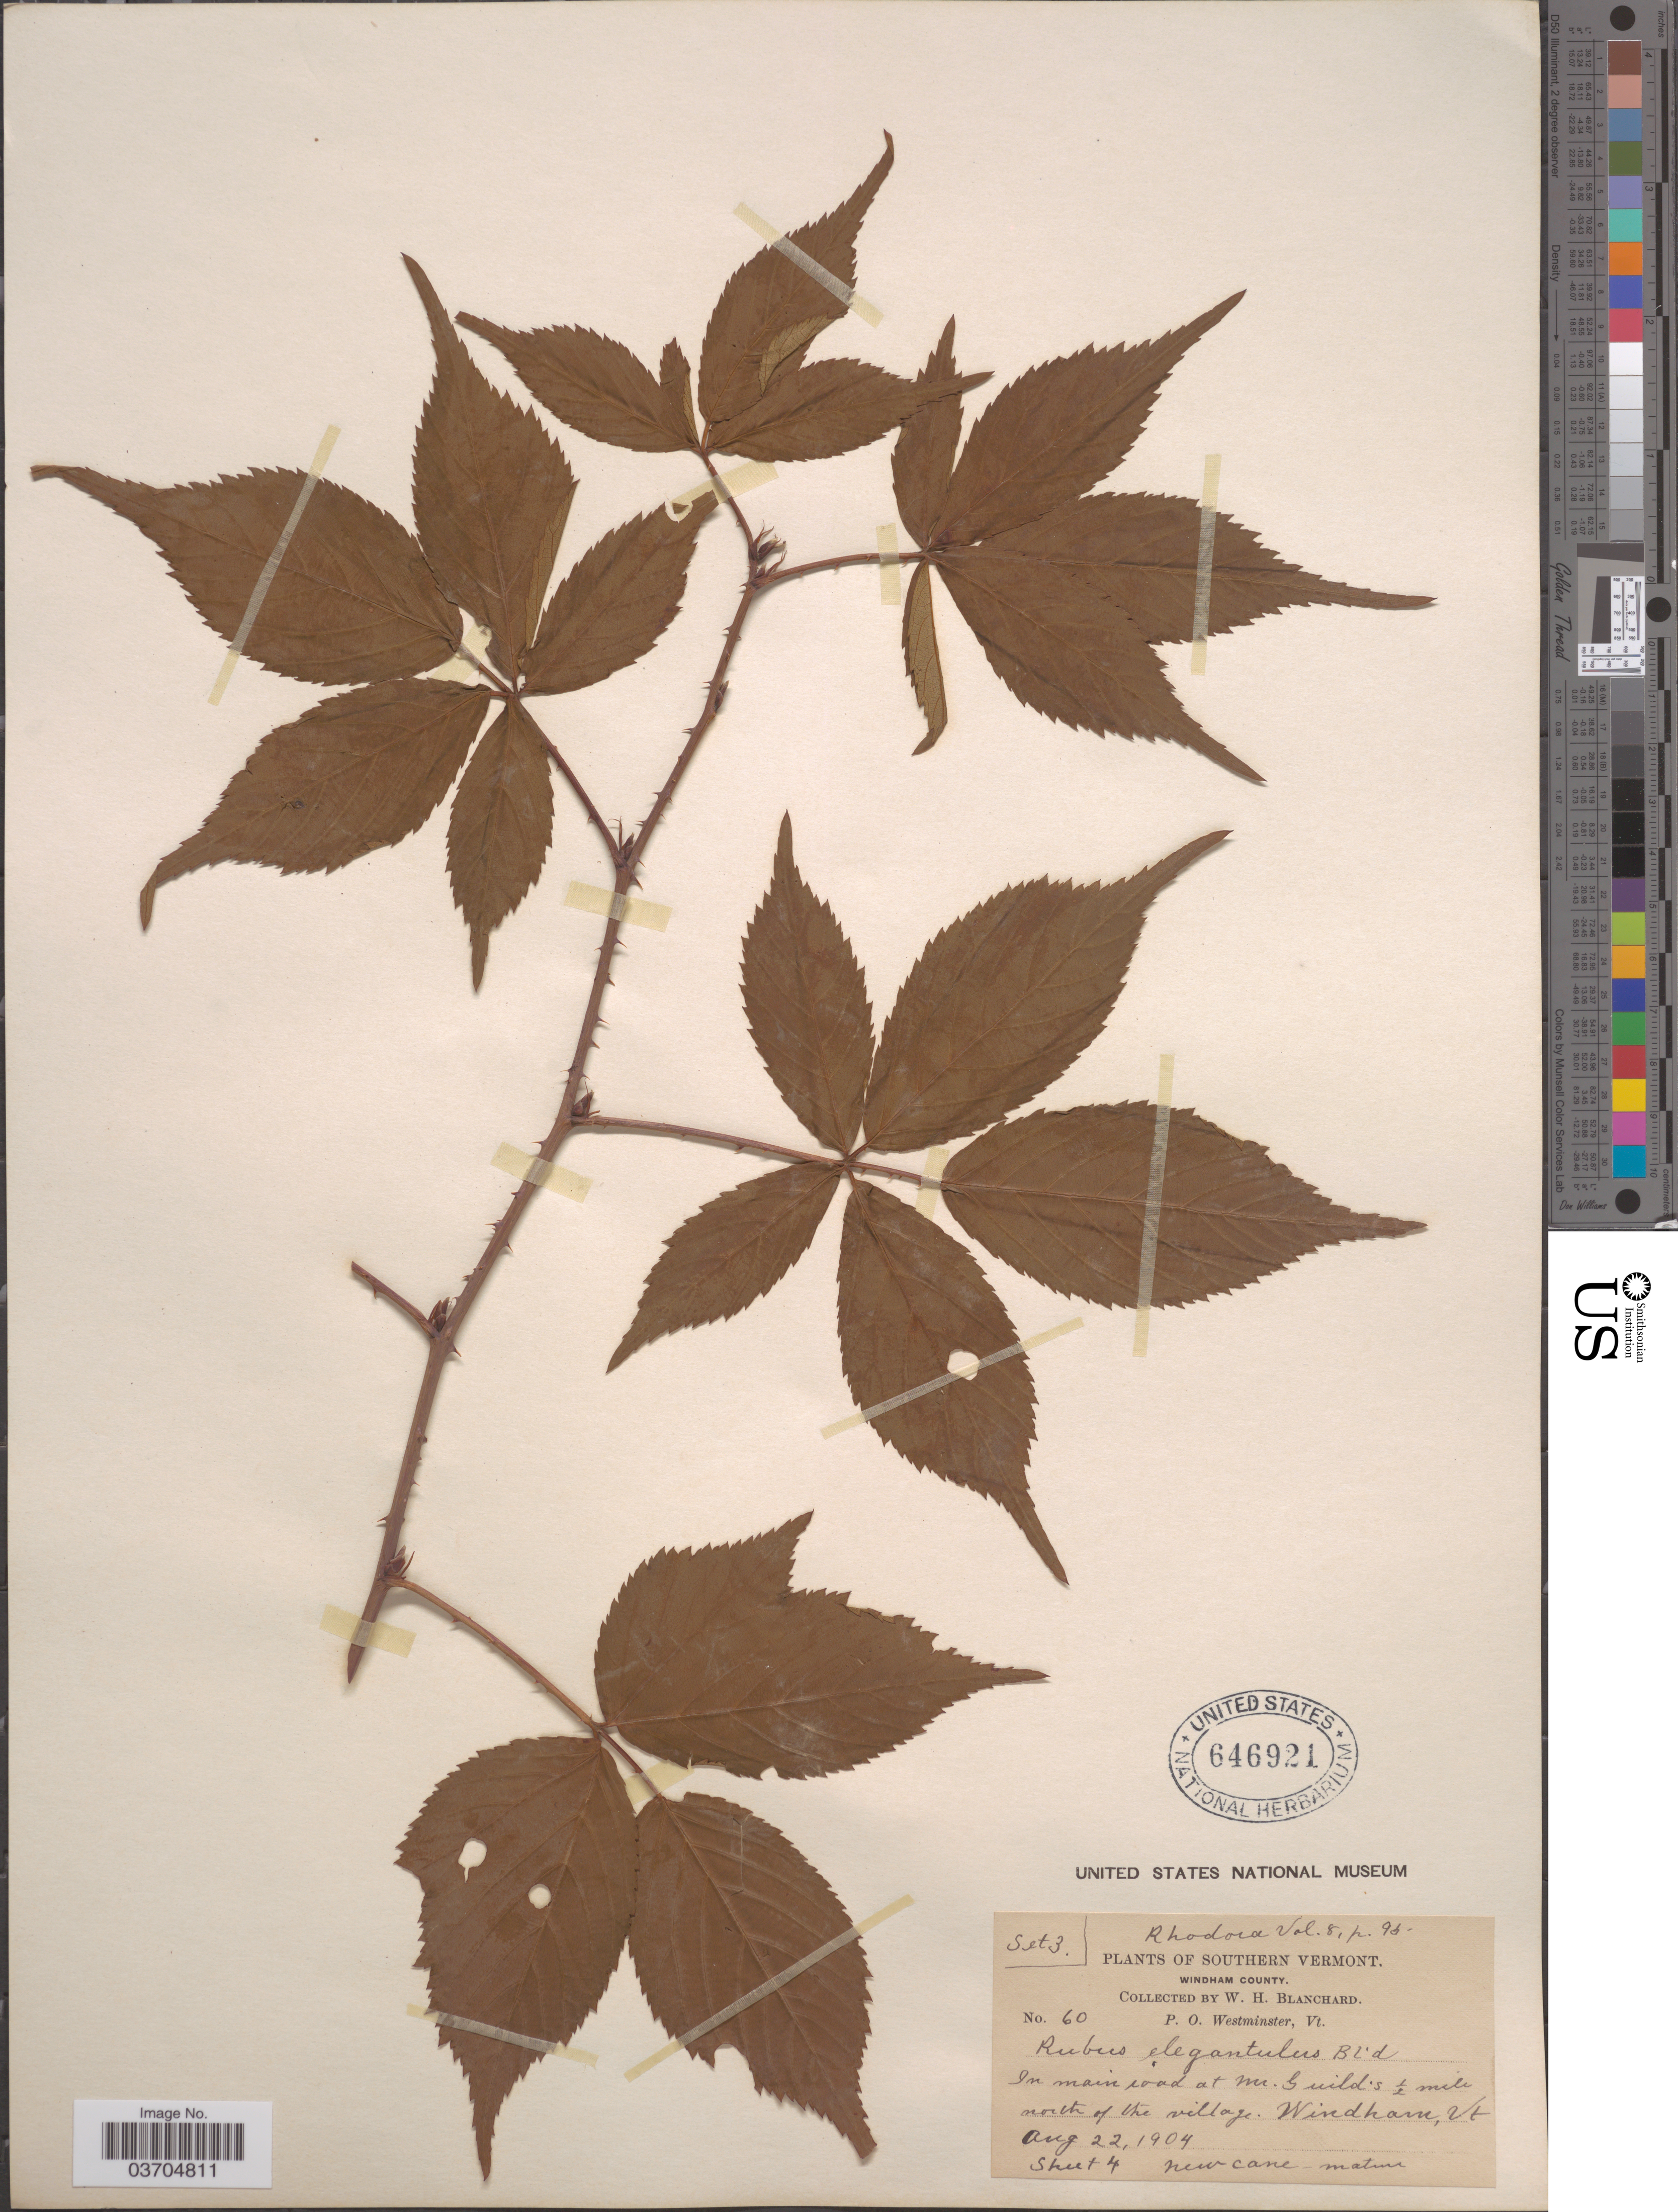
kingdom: Plantae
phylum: Tracheophyta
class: Magnoliopsida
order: Rosales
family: Rosaceae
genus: Rubus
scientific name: Rubus elegantulus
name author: Blanch.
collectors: W. H. Blanchard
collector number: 60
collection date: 1904-08-22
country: United States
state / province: Vermont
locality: Southern Vermont. Windham County. In main road at mr. Guild's ½ mile north of the village. Windham.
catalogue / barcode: US 646921